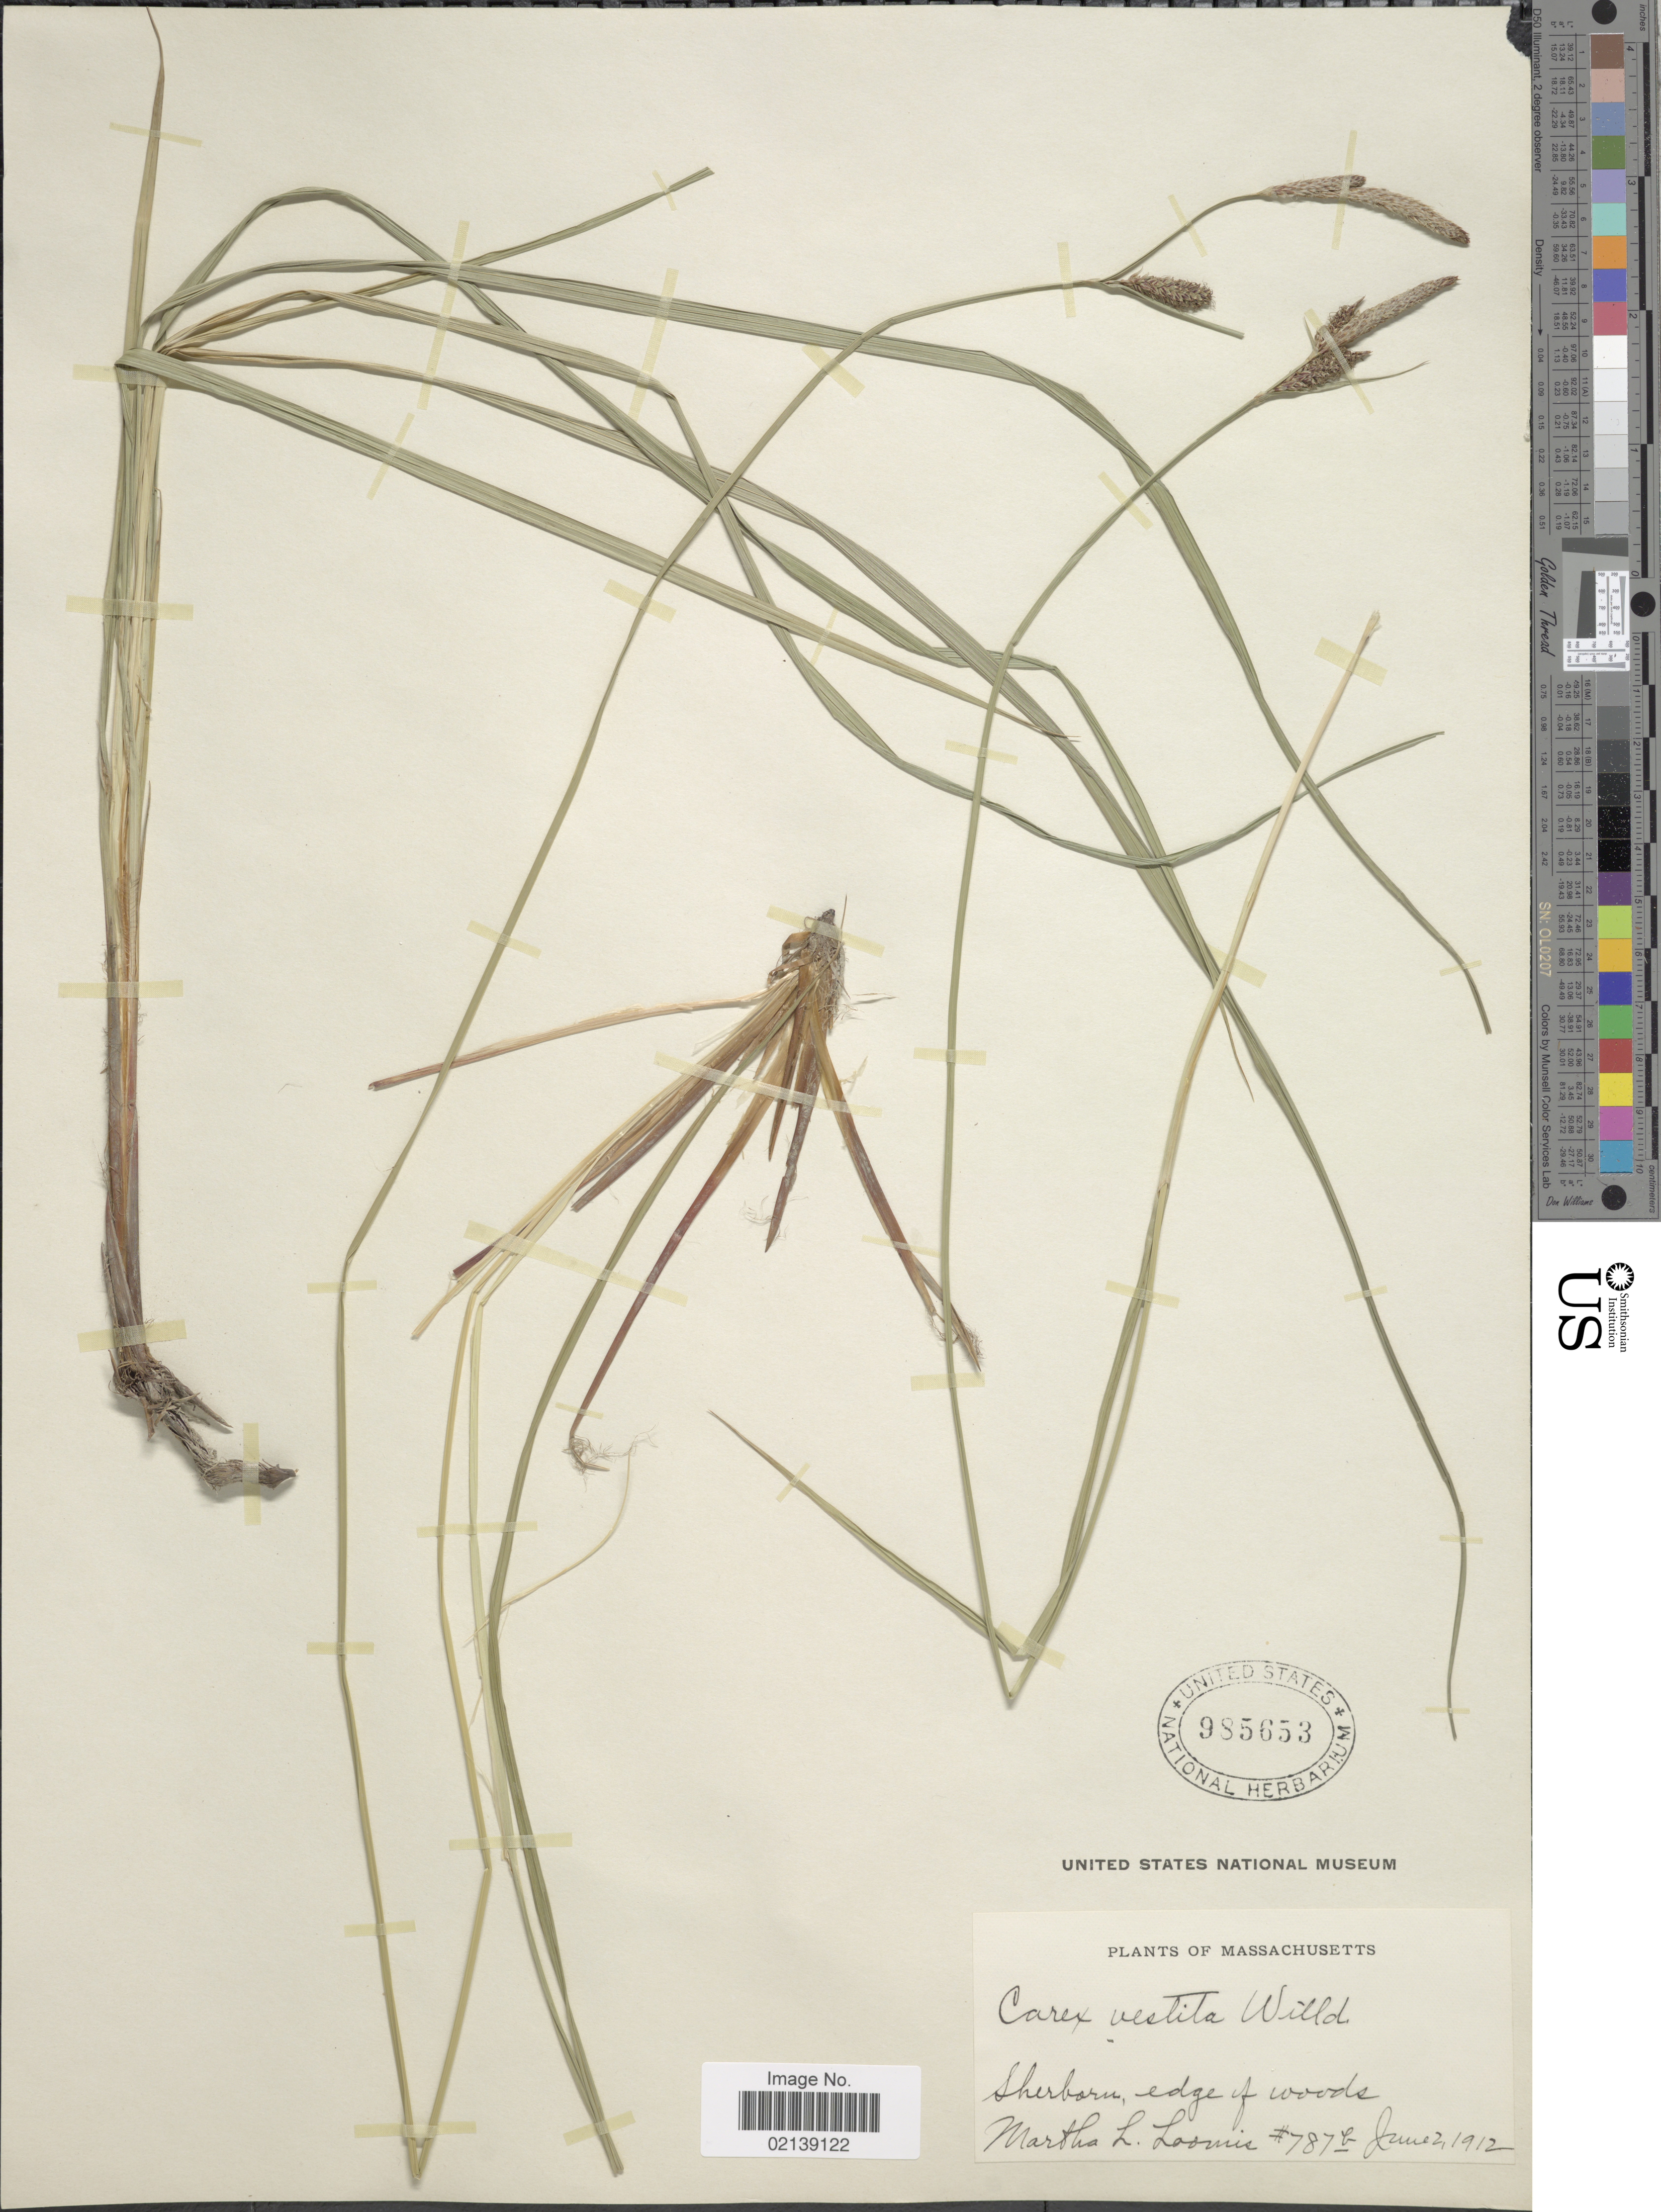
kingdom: Plantae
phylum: Tracheophyta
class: Liliopsida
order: Poales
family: Cyperaceae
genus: Carex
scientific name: Carex vestita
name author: Willd.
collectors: M. L. Loomis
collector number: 787b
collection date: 1912-06-02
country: United States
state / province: Massachusetts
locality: Sherborn, edge of woods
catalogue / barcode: US 985653